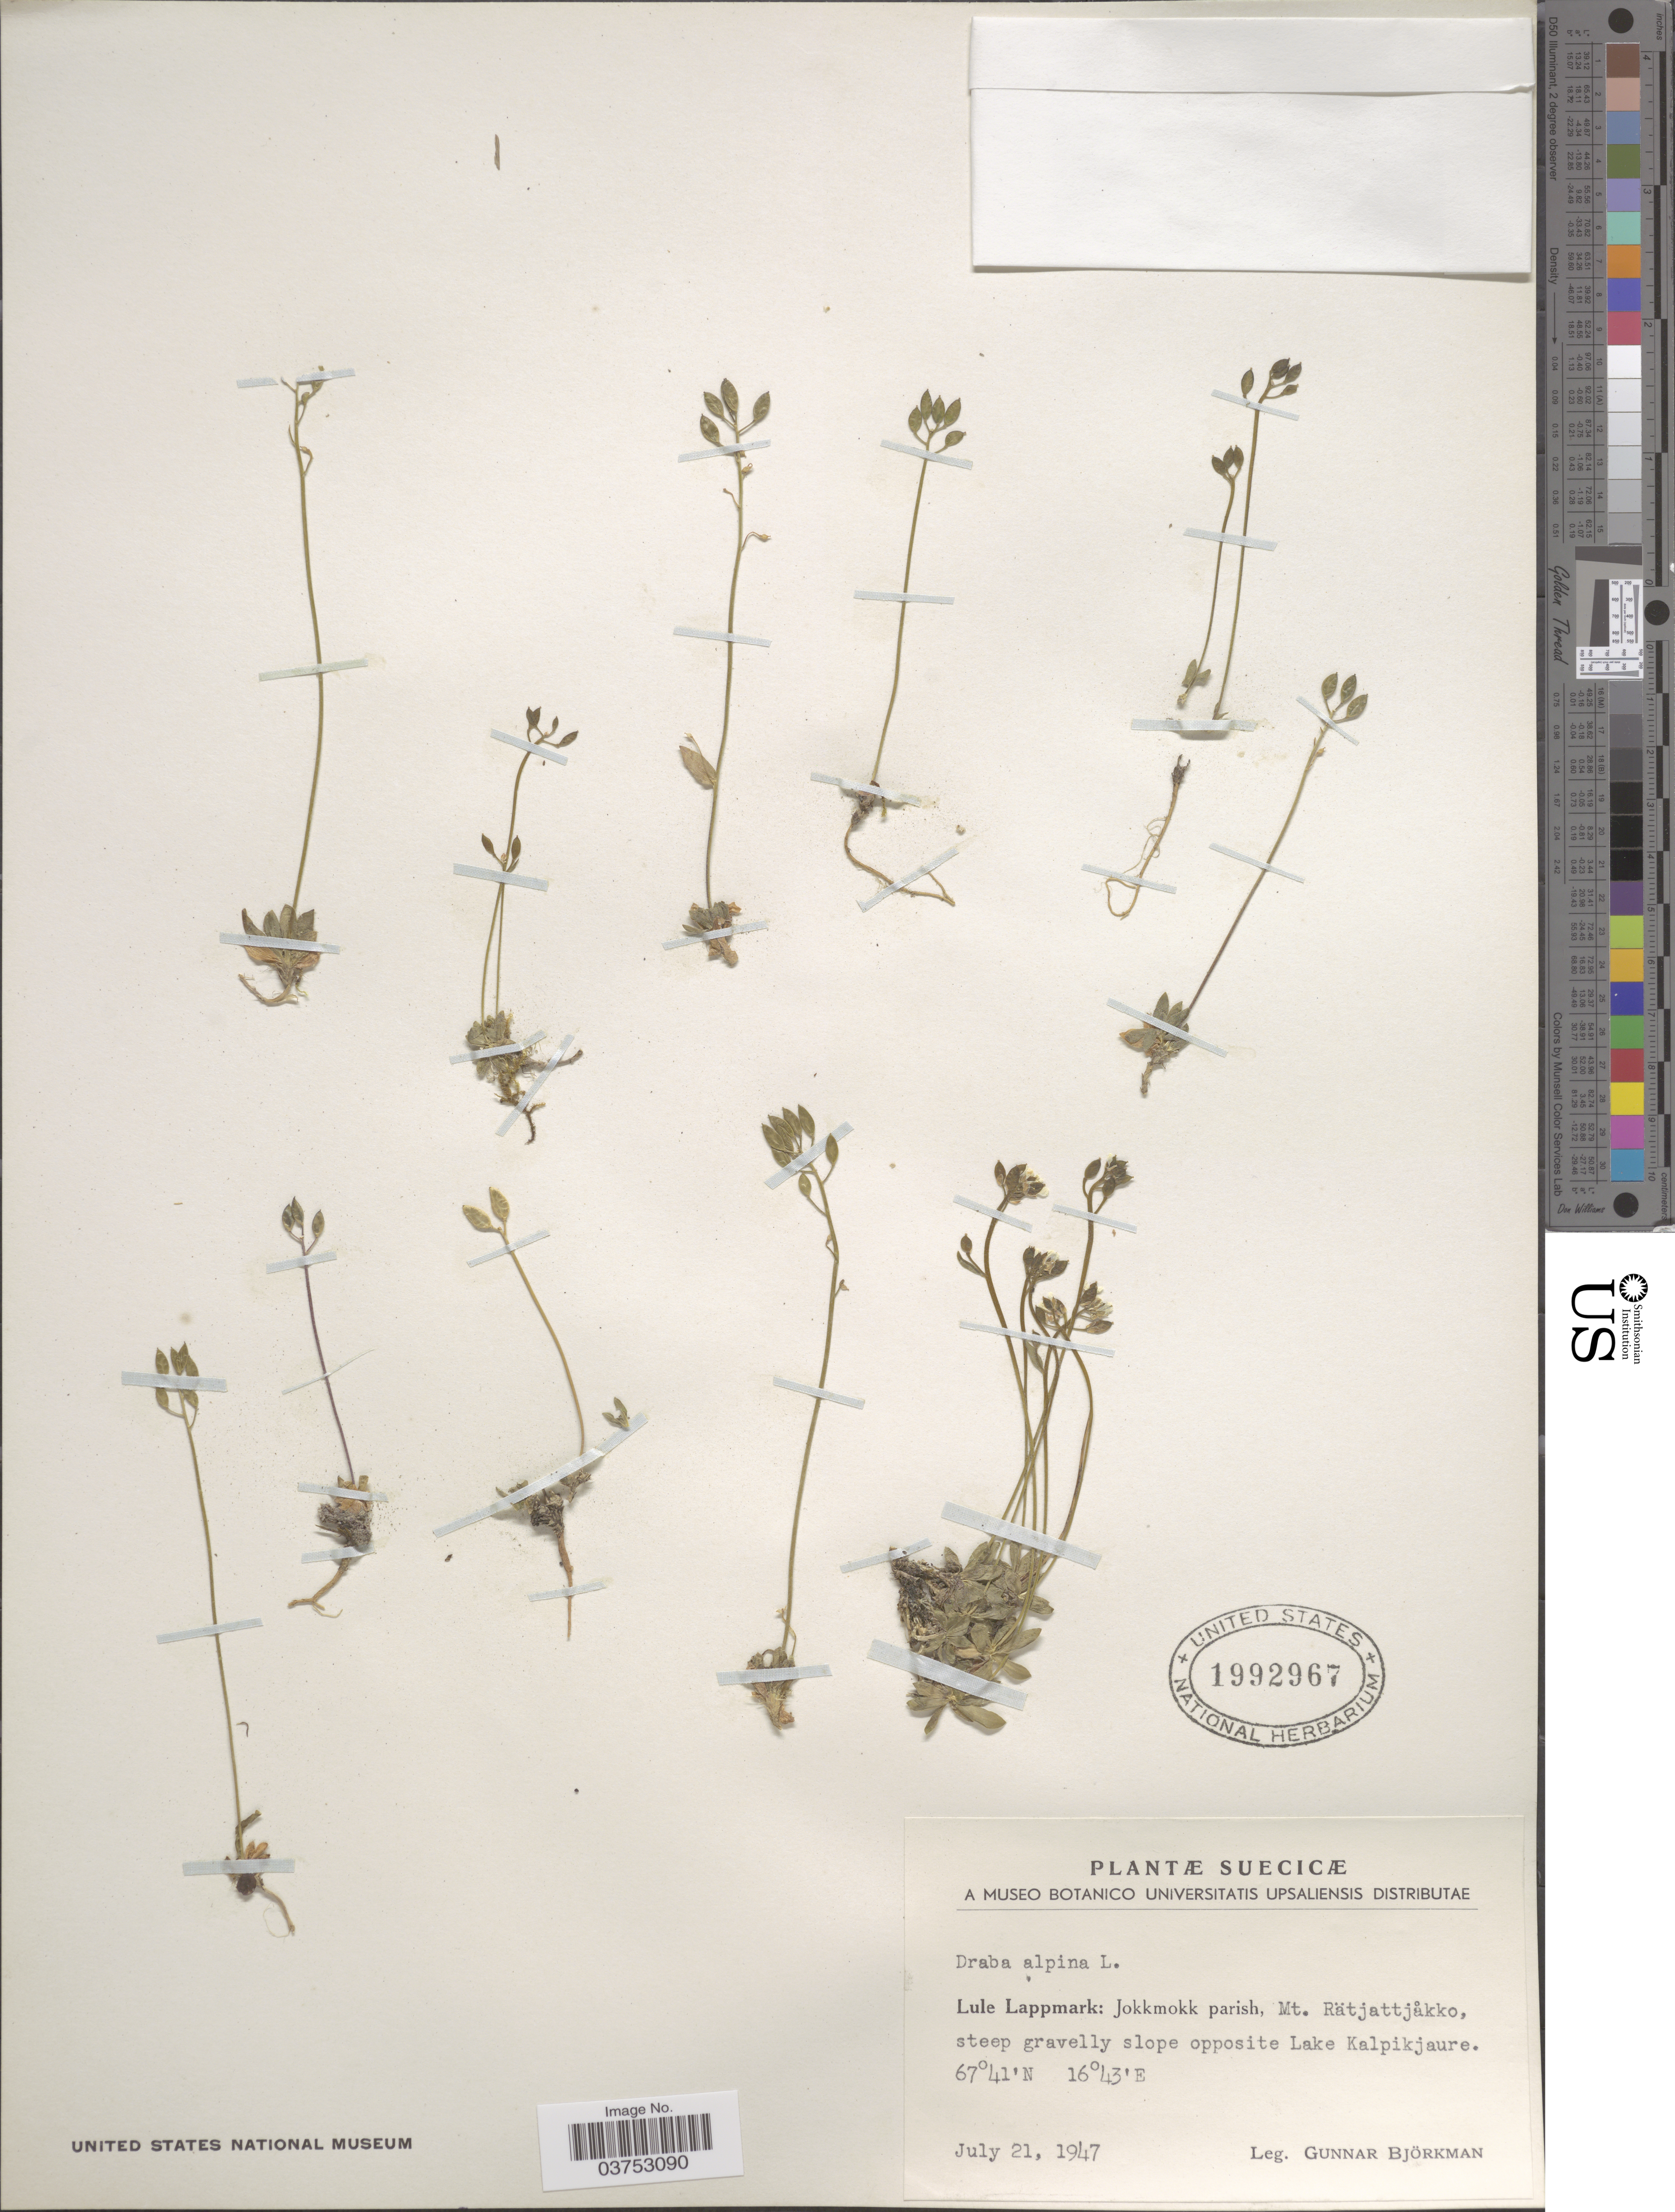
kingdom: Plantae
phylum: Tracheophyta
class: Magnoliopsida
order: Brassicales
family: Brassicaceae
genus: Draba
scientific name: Draba alpina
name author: L.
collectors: G. Bjorkman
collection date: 1947-07-21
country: Sweden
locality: Suecicæ. Lule Lappmark: Jokkmokk parish, Mt. Rätjattjåkko, steep gravelly slope opposite Lake Kalpikjaure.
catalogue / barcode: US 1992967